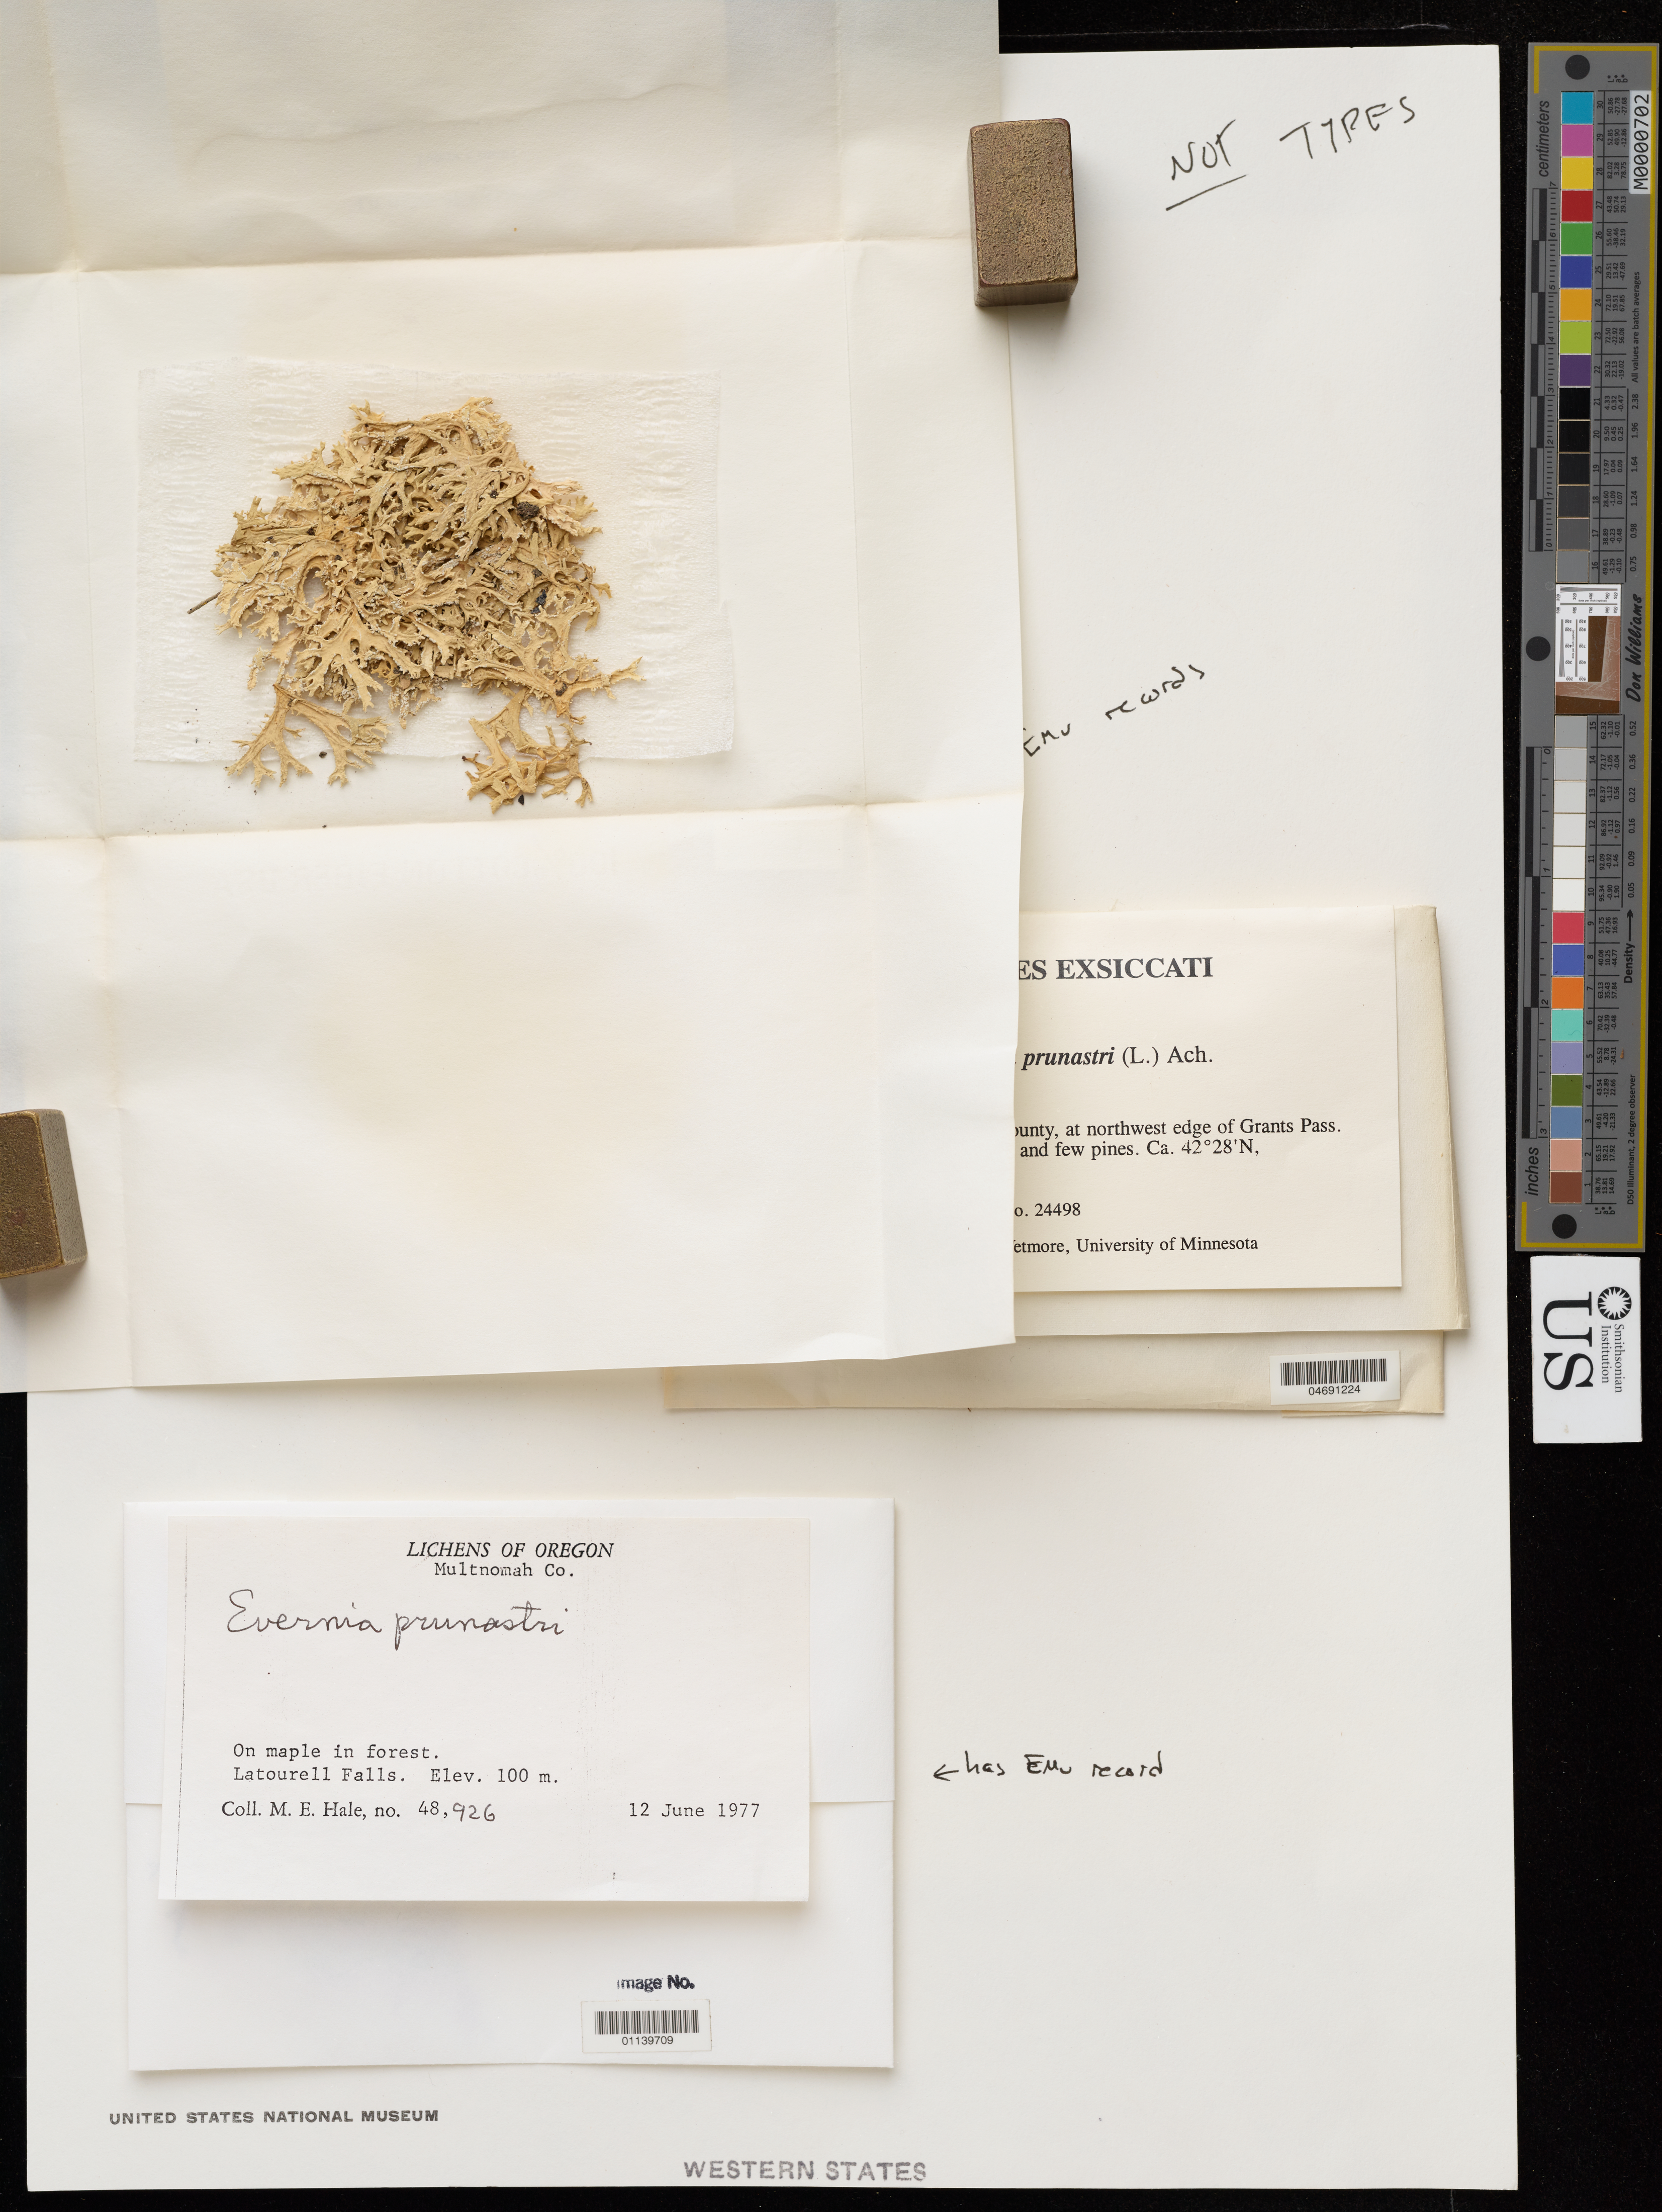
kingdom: Fungi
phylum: Ascomycota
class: Lecanoromycetes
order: Lecanorales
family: Parmeliaceae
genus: Evernia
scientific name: Evernia prunastri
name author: (L.) Ach.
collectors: C. Wetmore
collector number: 51201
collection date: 1984-05-21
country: United States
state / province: California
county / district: Tulare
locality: Around Oreole Lake SW of Pine Top Mt.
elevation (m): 1737